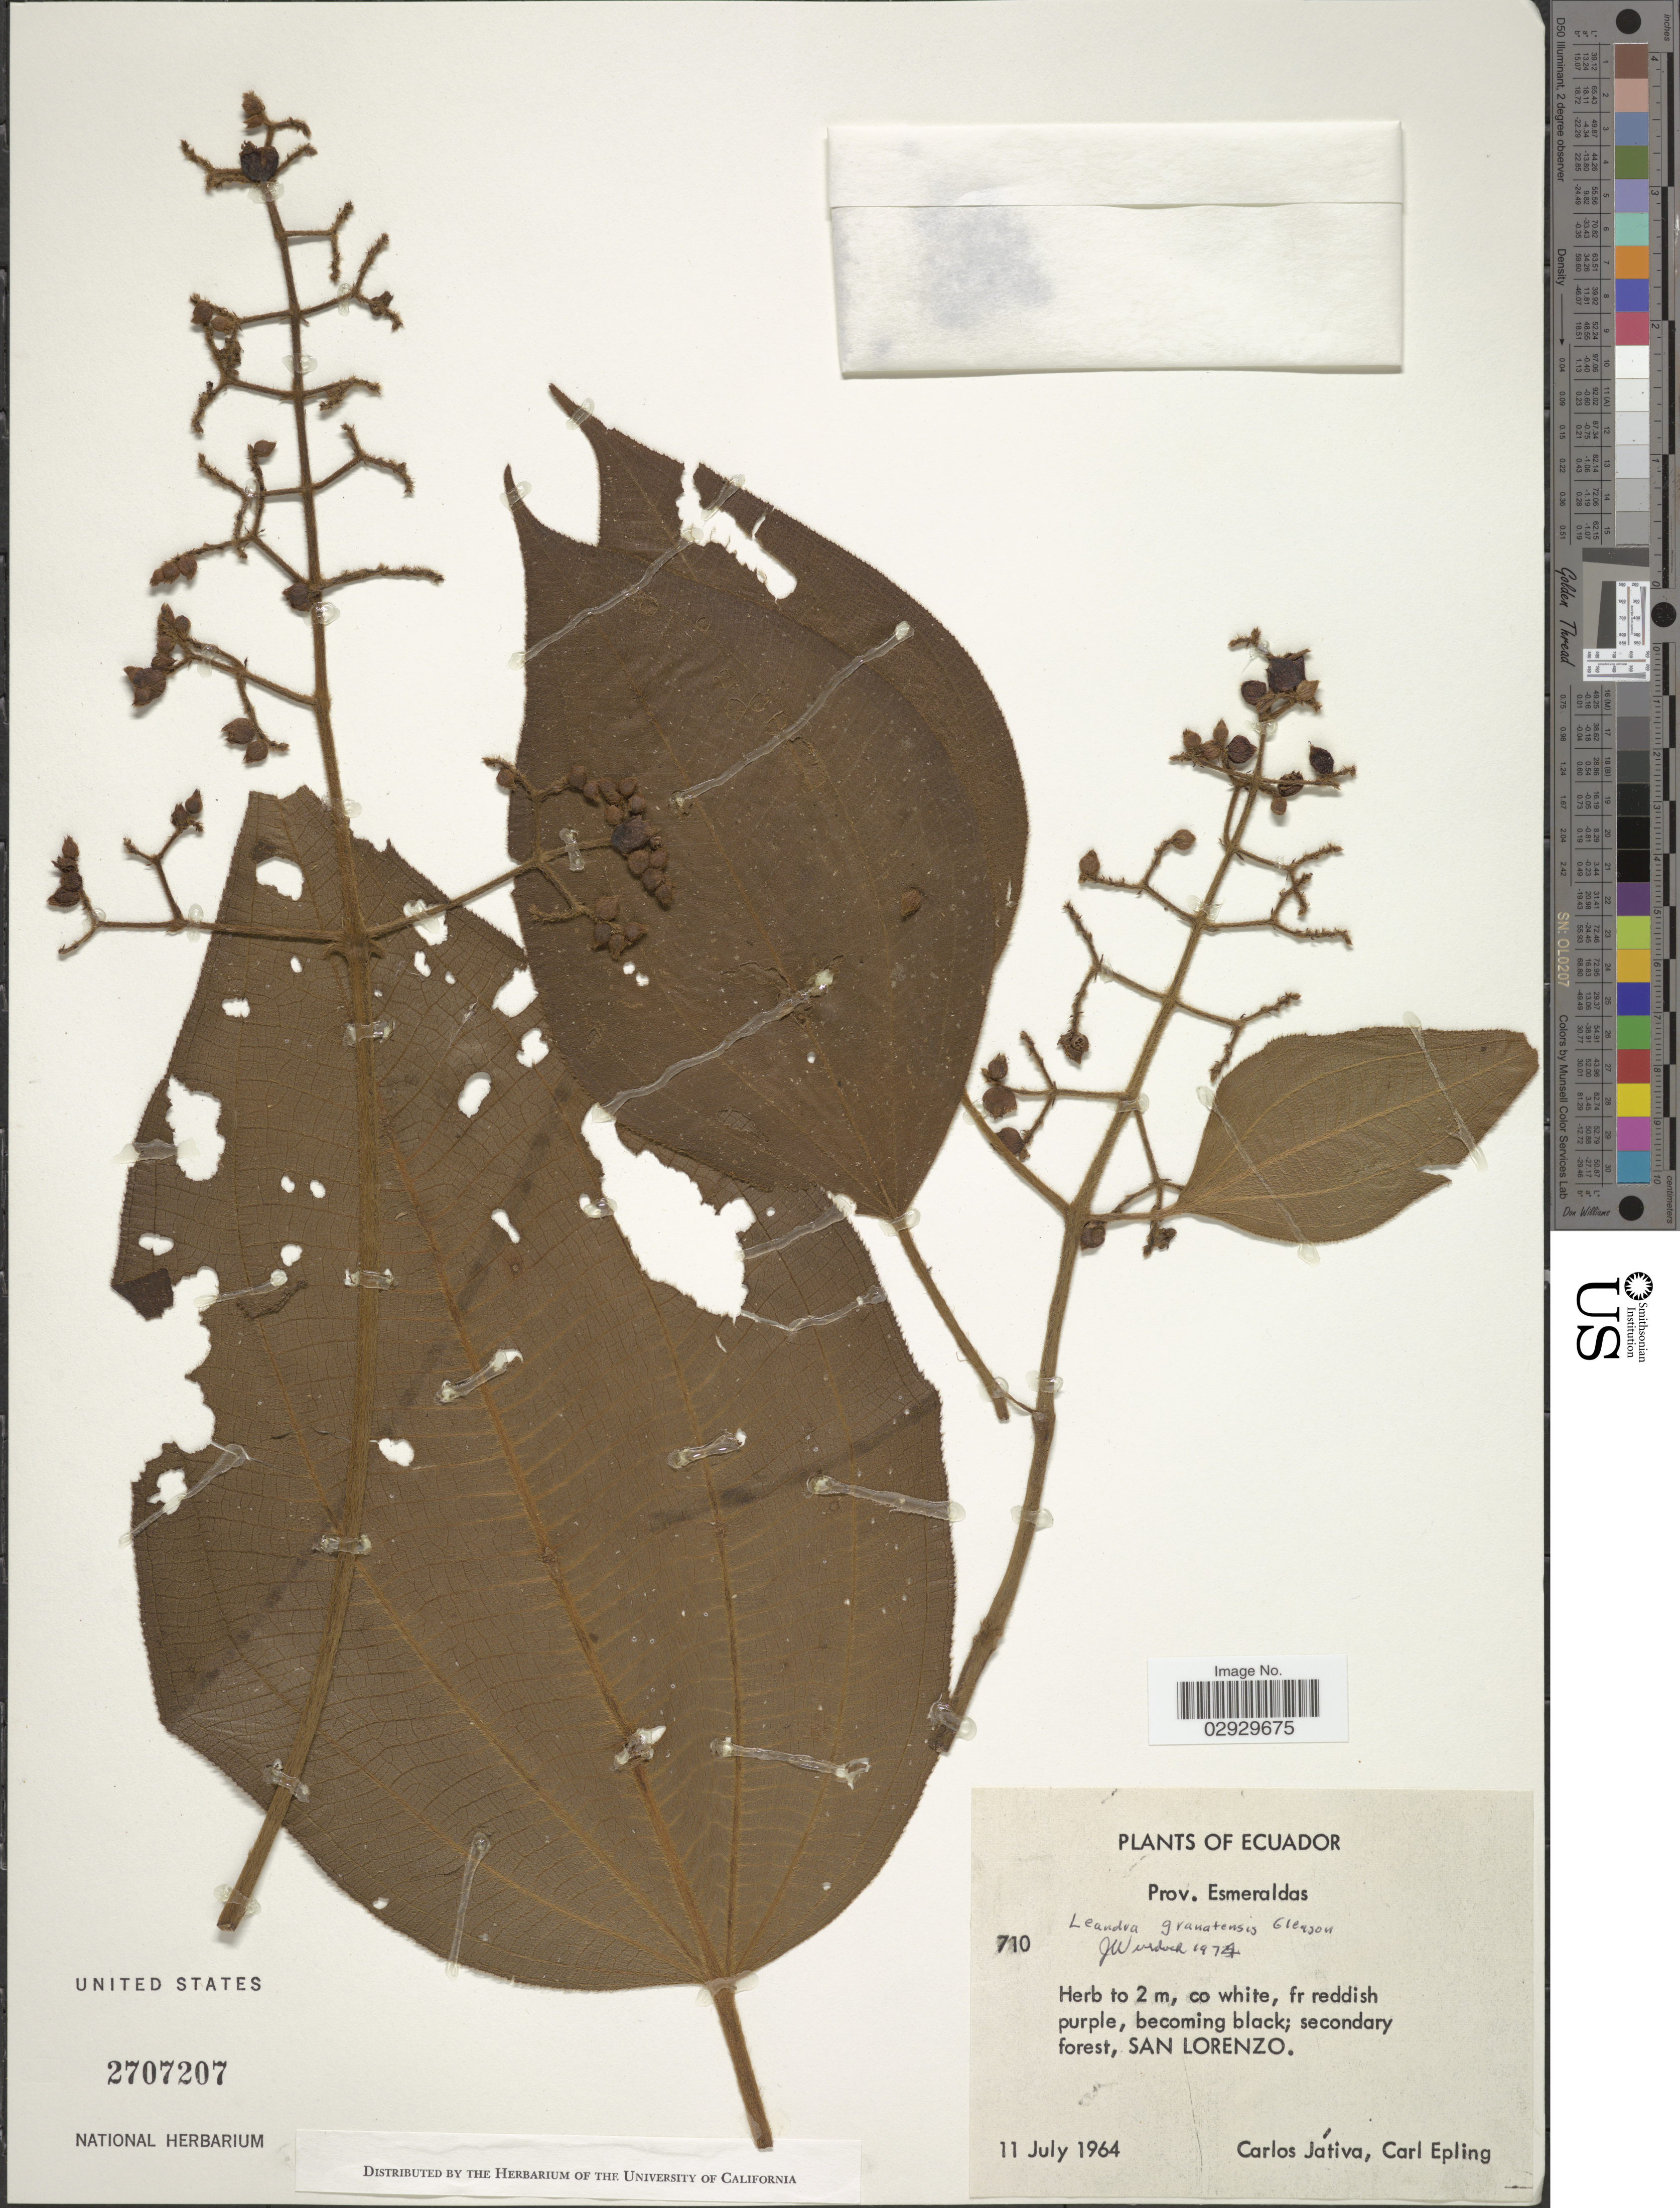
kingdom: Plantae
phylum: Tracheophyta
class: Magnoliopsida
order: Myrtales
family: Melastomataceae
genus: Leandra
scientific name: Leandra granatensis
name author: Gleason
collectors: C. D. Játiva & C. C. Epling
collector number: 710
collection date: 1964-07-11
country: Ecuador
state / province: Esmeraldas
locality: San Lorenzo.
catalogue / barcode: US 2707207